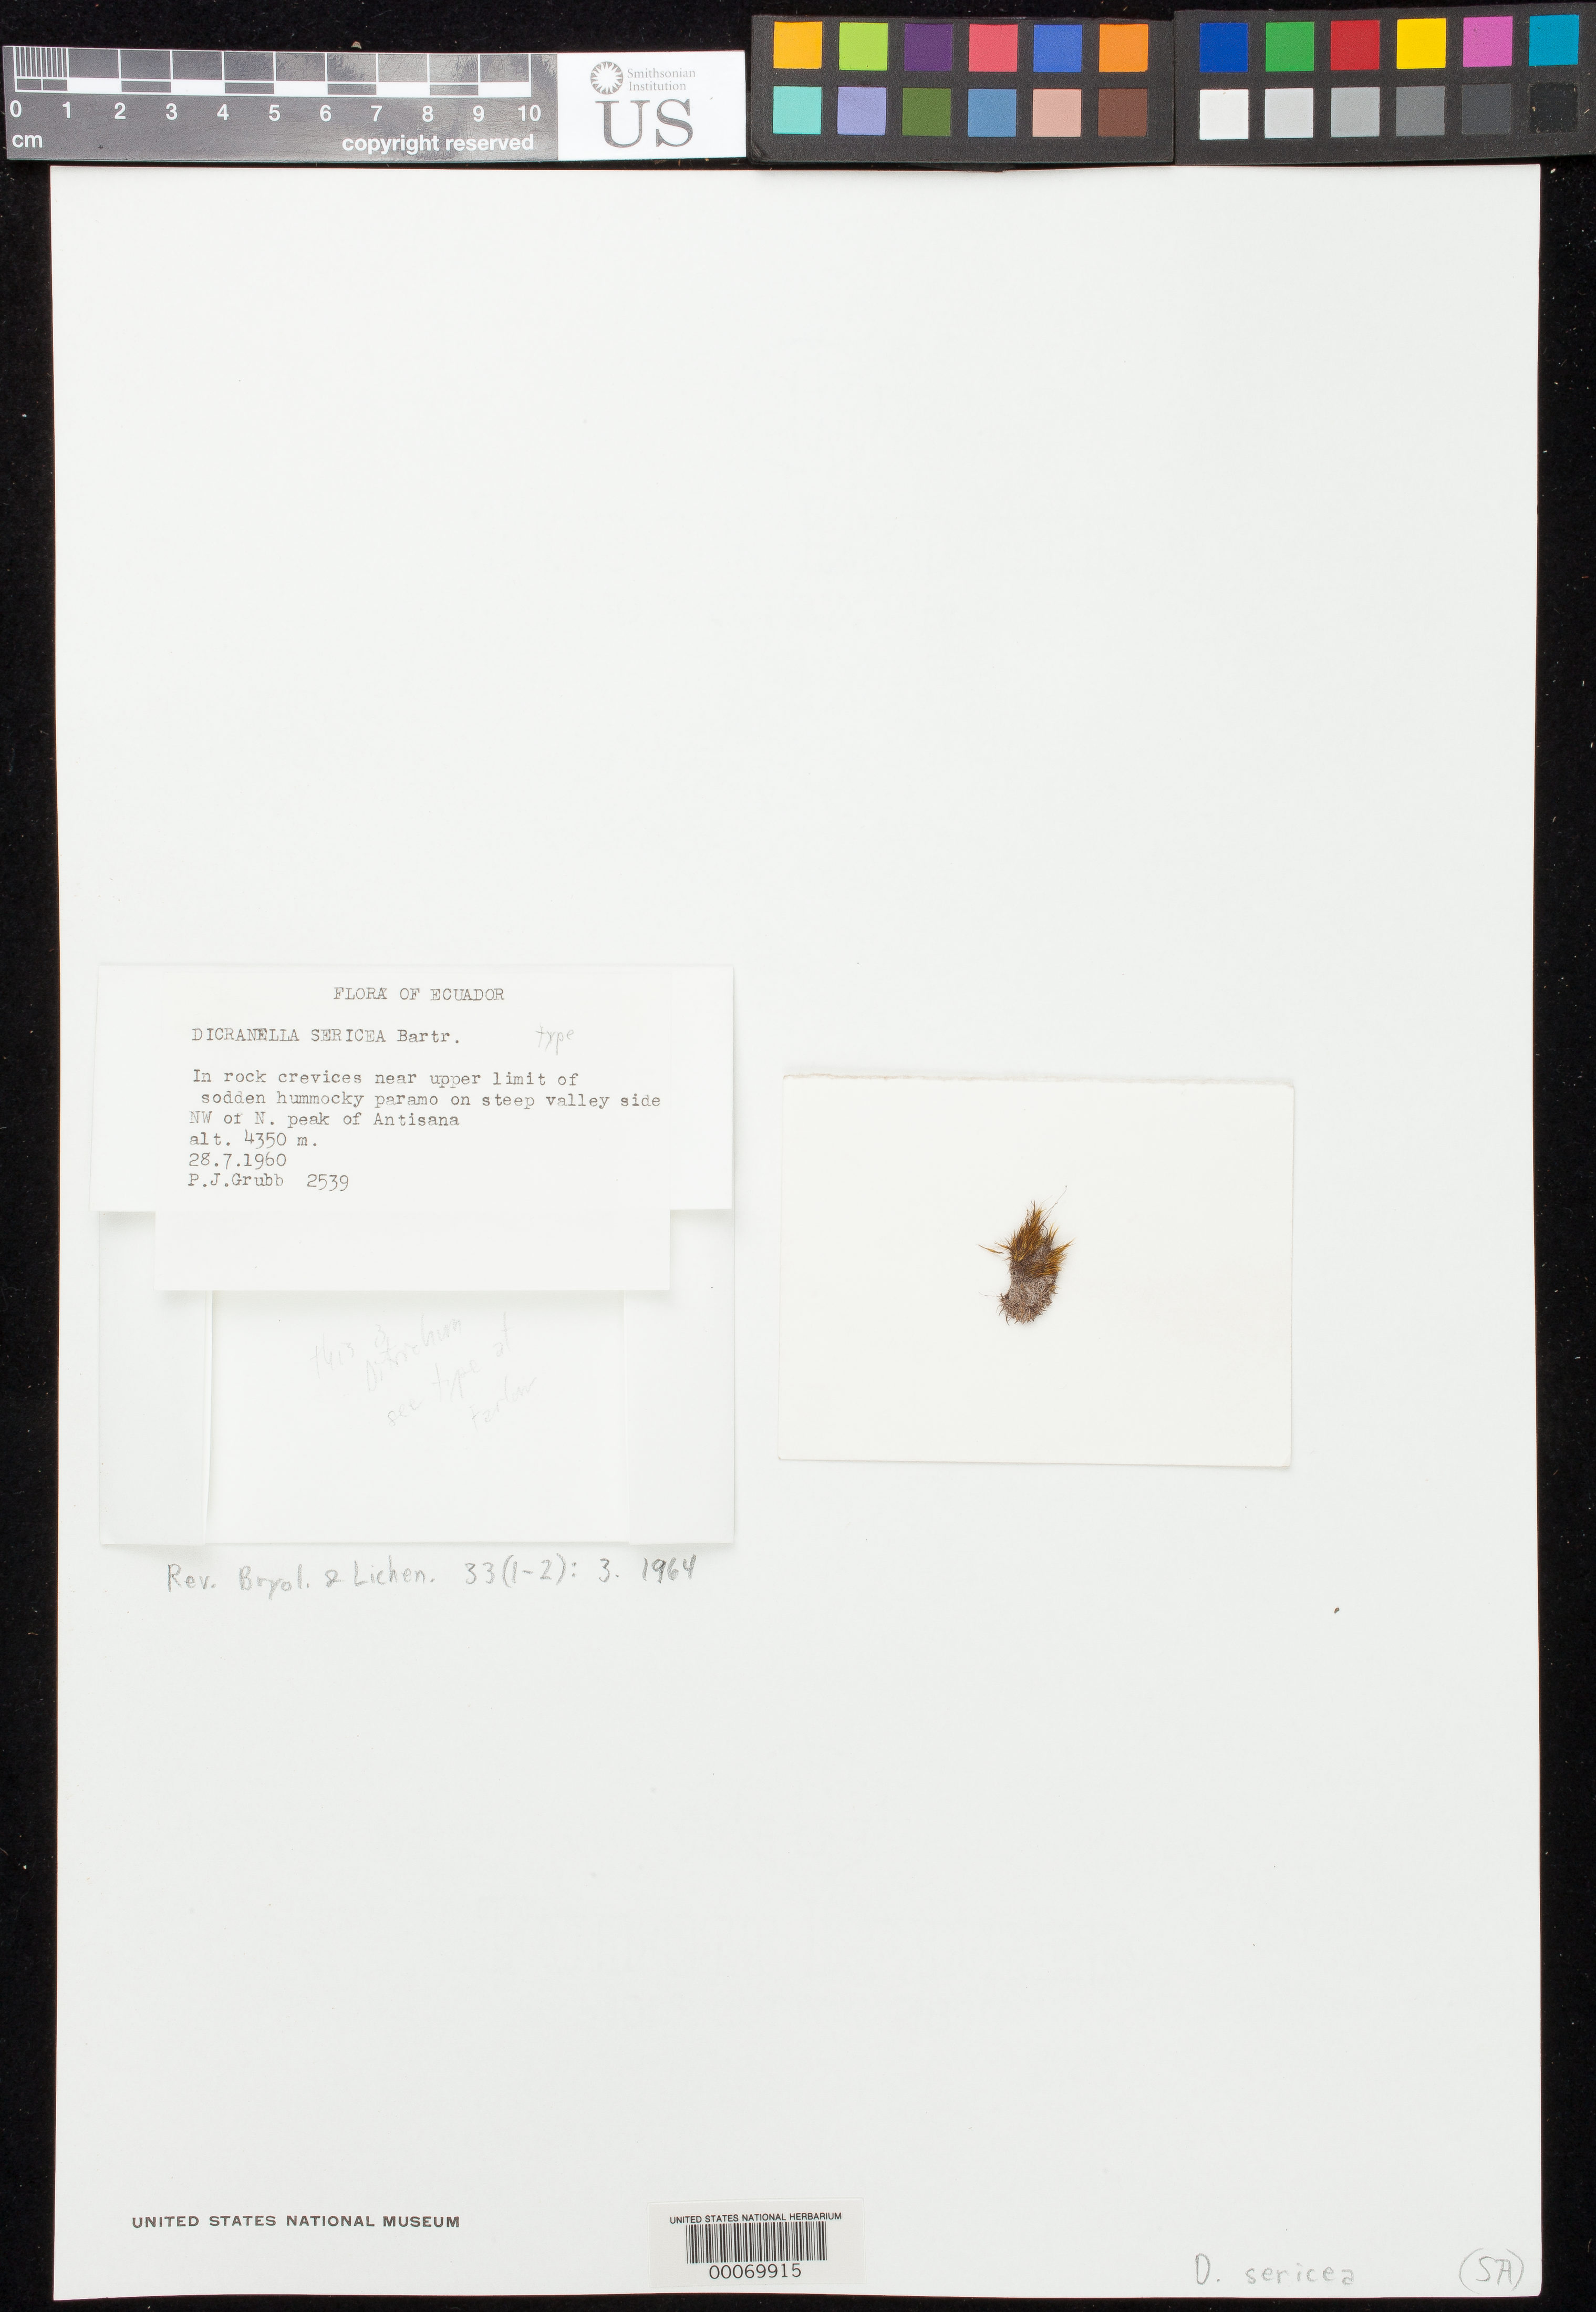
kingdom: Plantae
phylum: Bryophyta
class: Bryopsida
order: Dicranales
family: Dicranellaceae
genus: Dicranella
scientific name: Dicranella sericea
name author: E.B. Bartram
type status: Isotype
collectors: P. J. Grubb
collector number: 2539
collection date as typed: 28 Jul 1960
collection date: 1960-07-28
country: Ecuador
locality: N W ofN peak of Antisana.